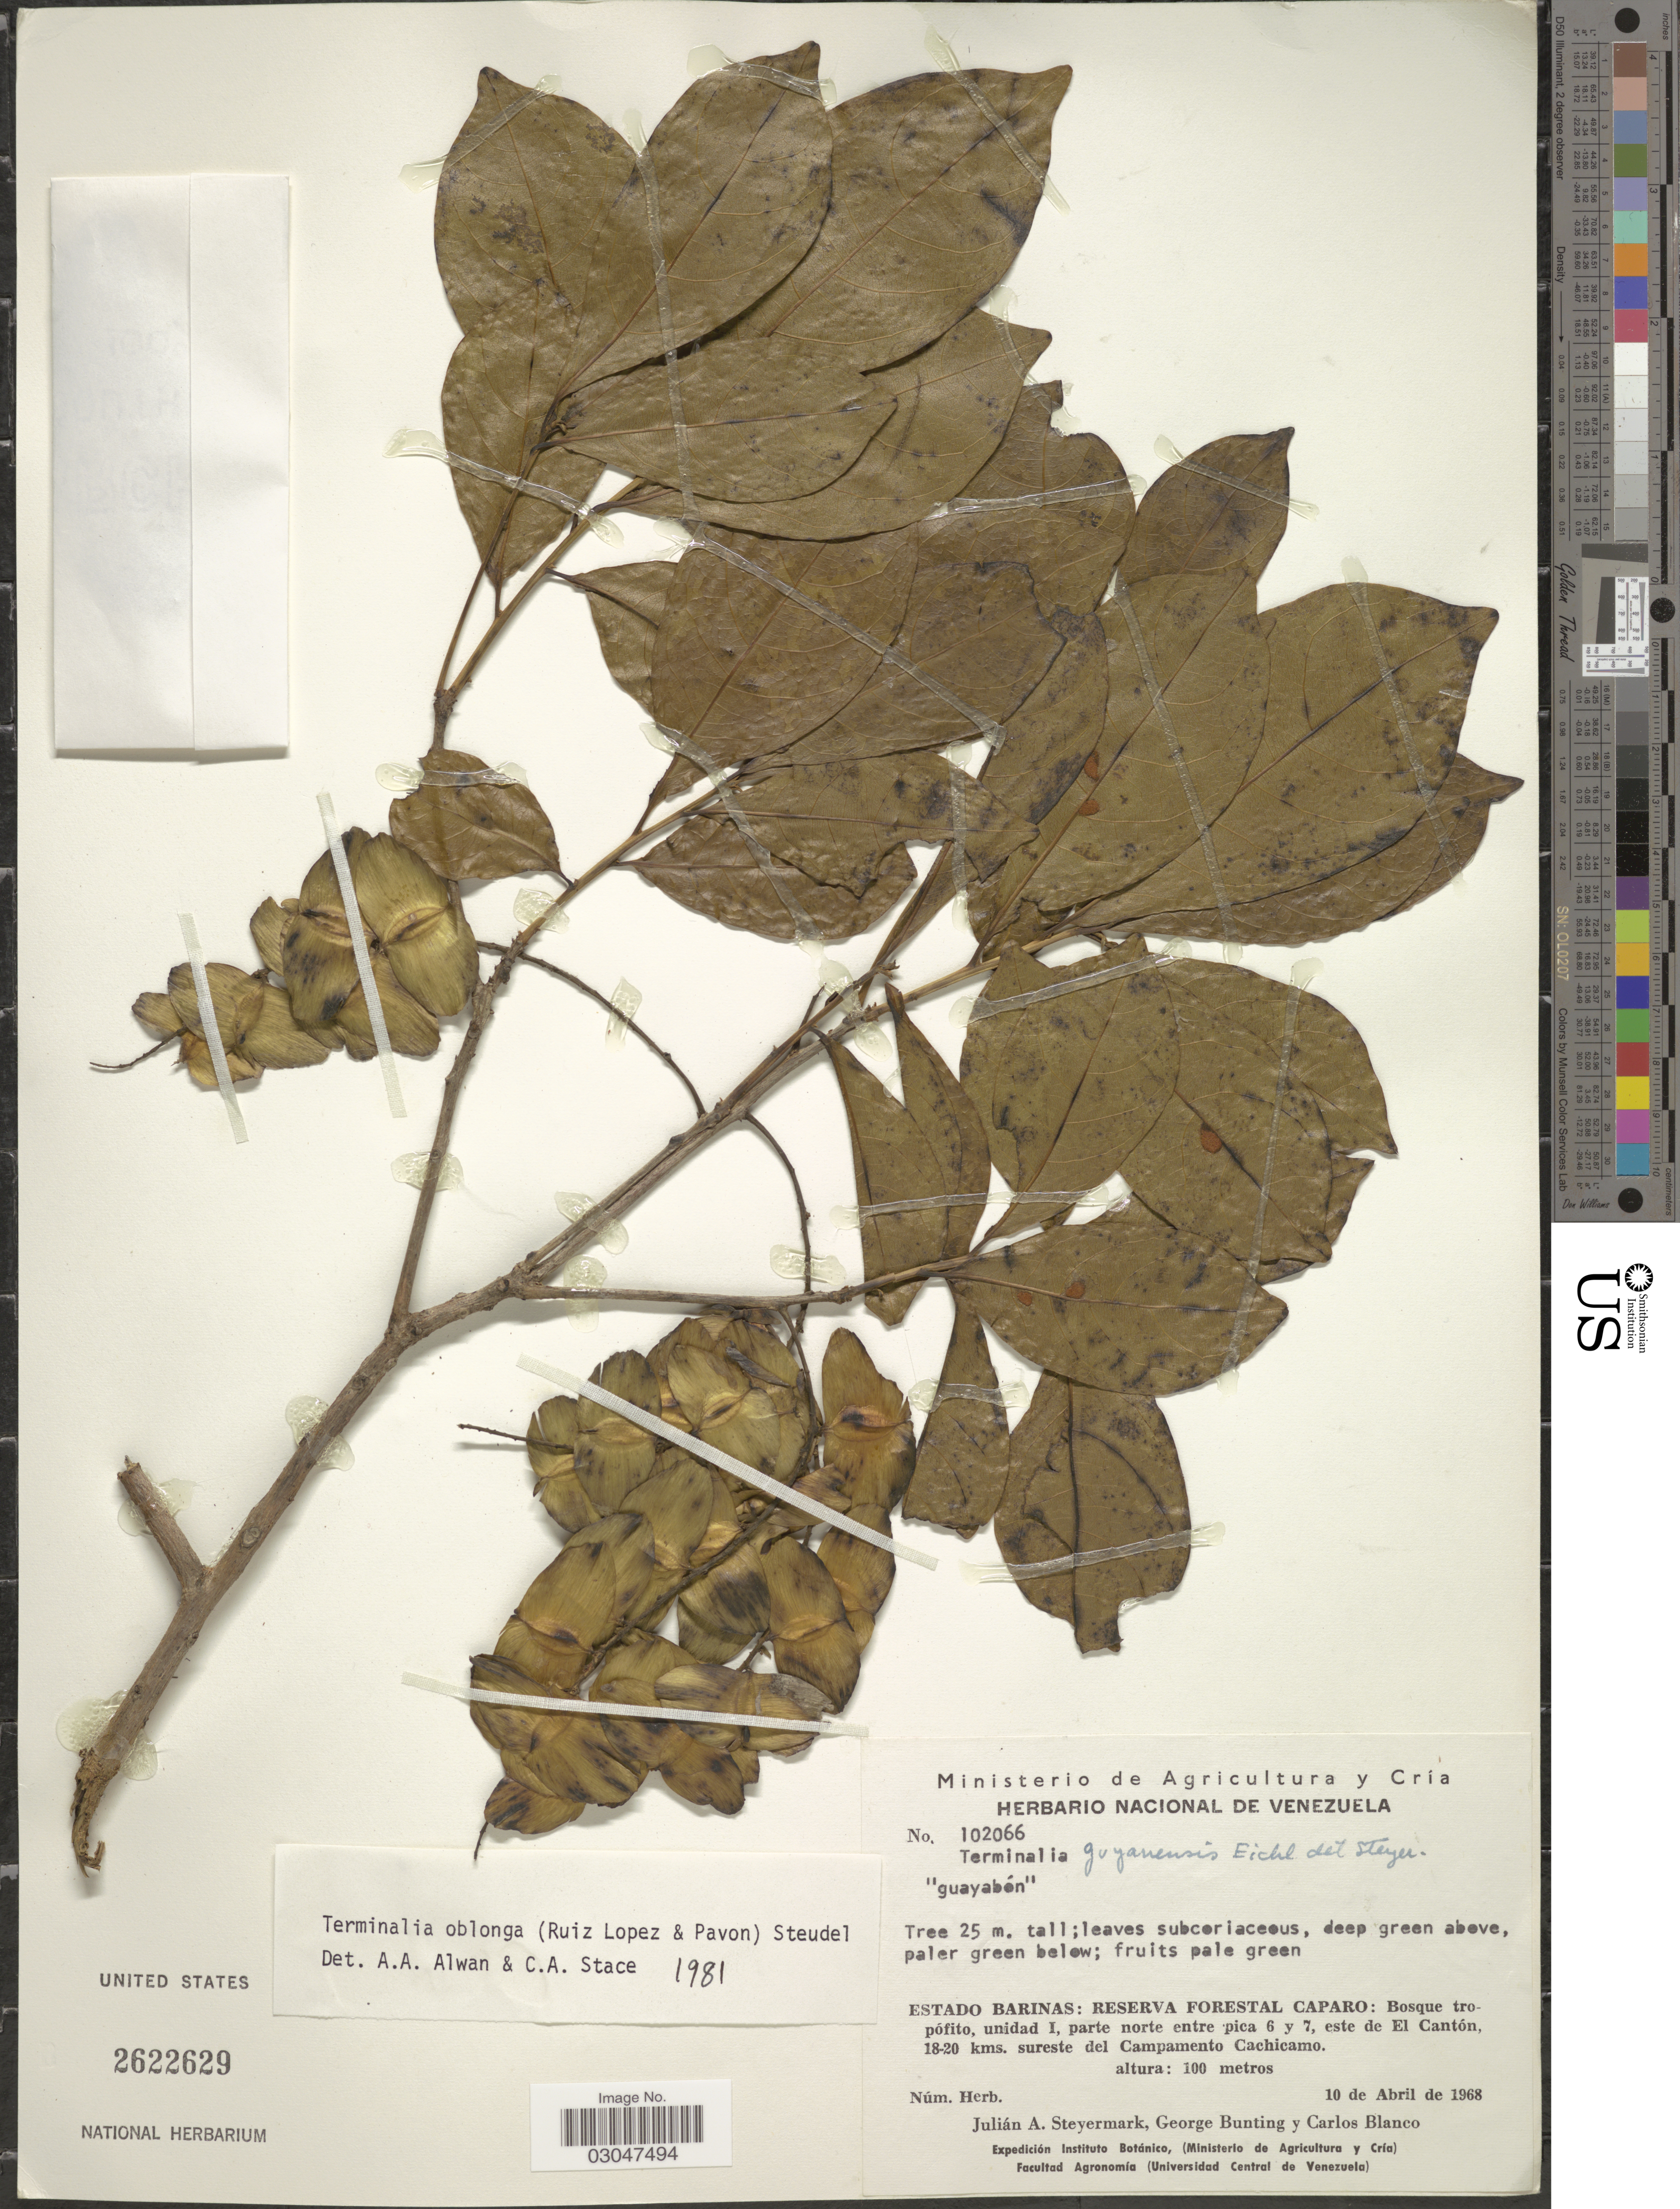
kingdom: Plantae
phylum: Tracheophyta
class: Magnoliopsida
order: Myrtales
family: Combretaceae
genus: Terminalia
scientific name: Terminalia oblonga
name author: (Ruiz & Pav.) Steud.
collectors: J. Steyermark, G. S. Bunting & C. Blanco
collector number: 102066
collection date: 1968-04-10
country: Venezuela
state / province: Barinas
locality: Reserva Forestal Caparo: Bosque tropófito, unidad I, parte norte entre pica 6 y 7, este de El Cantón, 18-20 kms. sureste del Campamento Cachicamo.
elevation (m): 100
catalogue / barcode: US 2622629